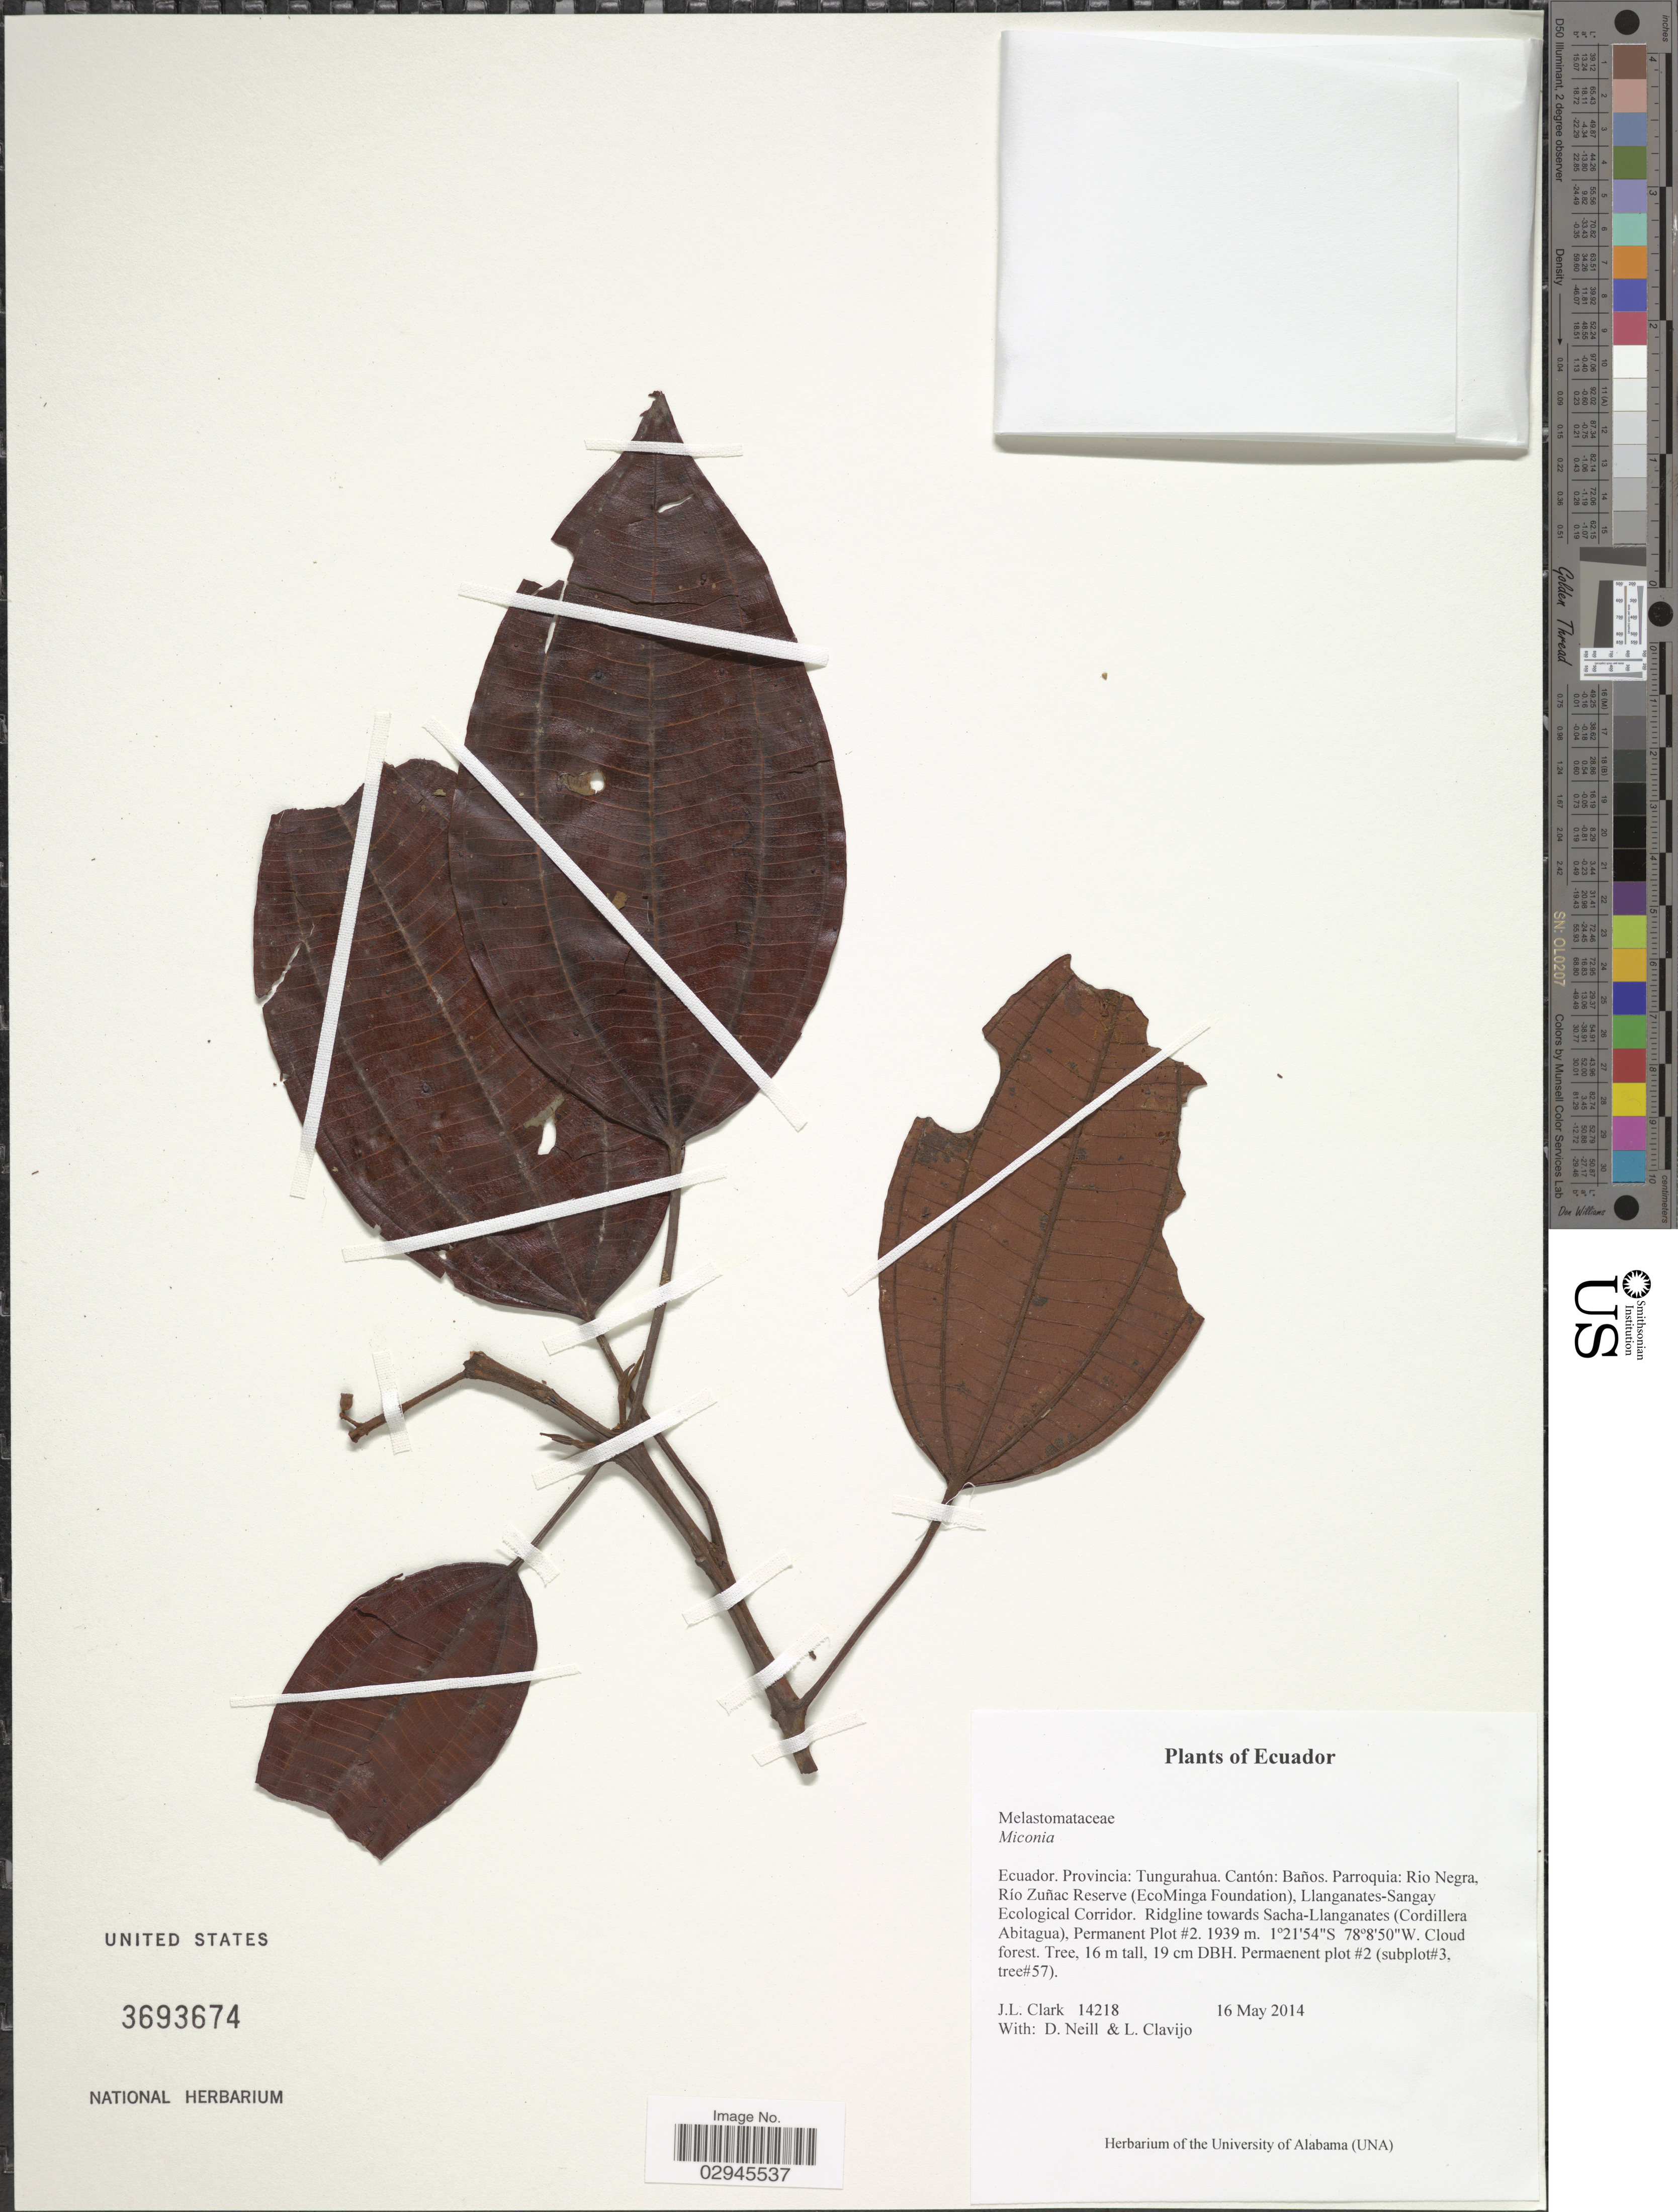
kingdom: Plantae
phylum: Tracheophyta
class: Magnoliopsida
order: Myrtales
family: Melastomataceae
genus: Miconia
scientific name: Miconia sp.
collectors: J. L. Clark, D. Neill & L. Clavijo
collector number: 14218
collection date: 2014-05-16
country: Ecuador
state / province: Tungurahua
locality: Cantón: Baños. Parroquia: Rio Negra, Río Zuñac Reserve (EcoMinga Foundation), Llanganates-Sangay Ecological Corridor. Ridgline towards Sacha-Llanganates (Cordillera Abitagua), Permanent Plot # 2.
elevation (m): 1939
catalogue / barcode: US 3693674